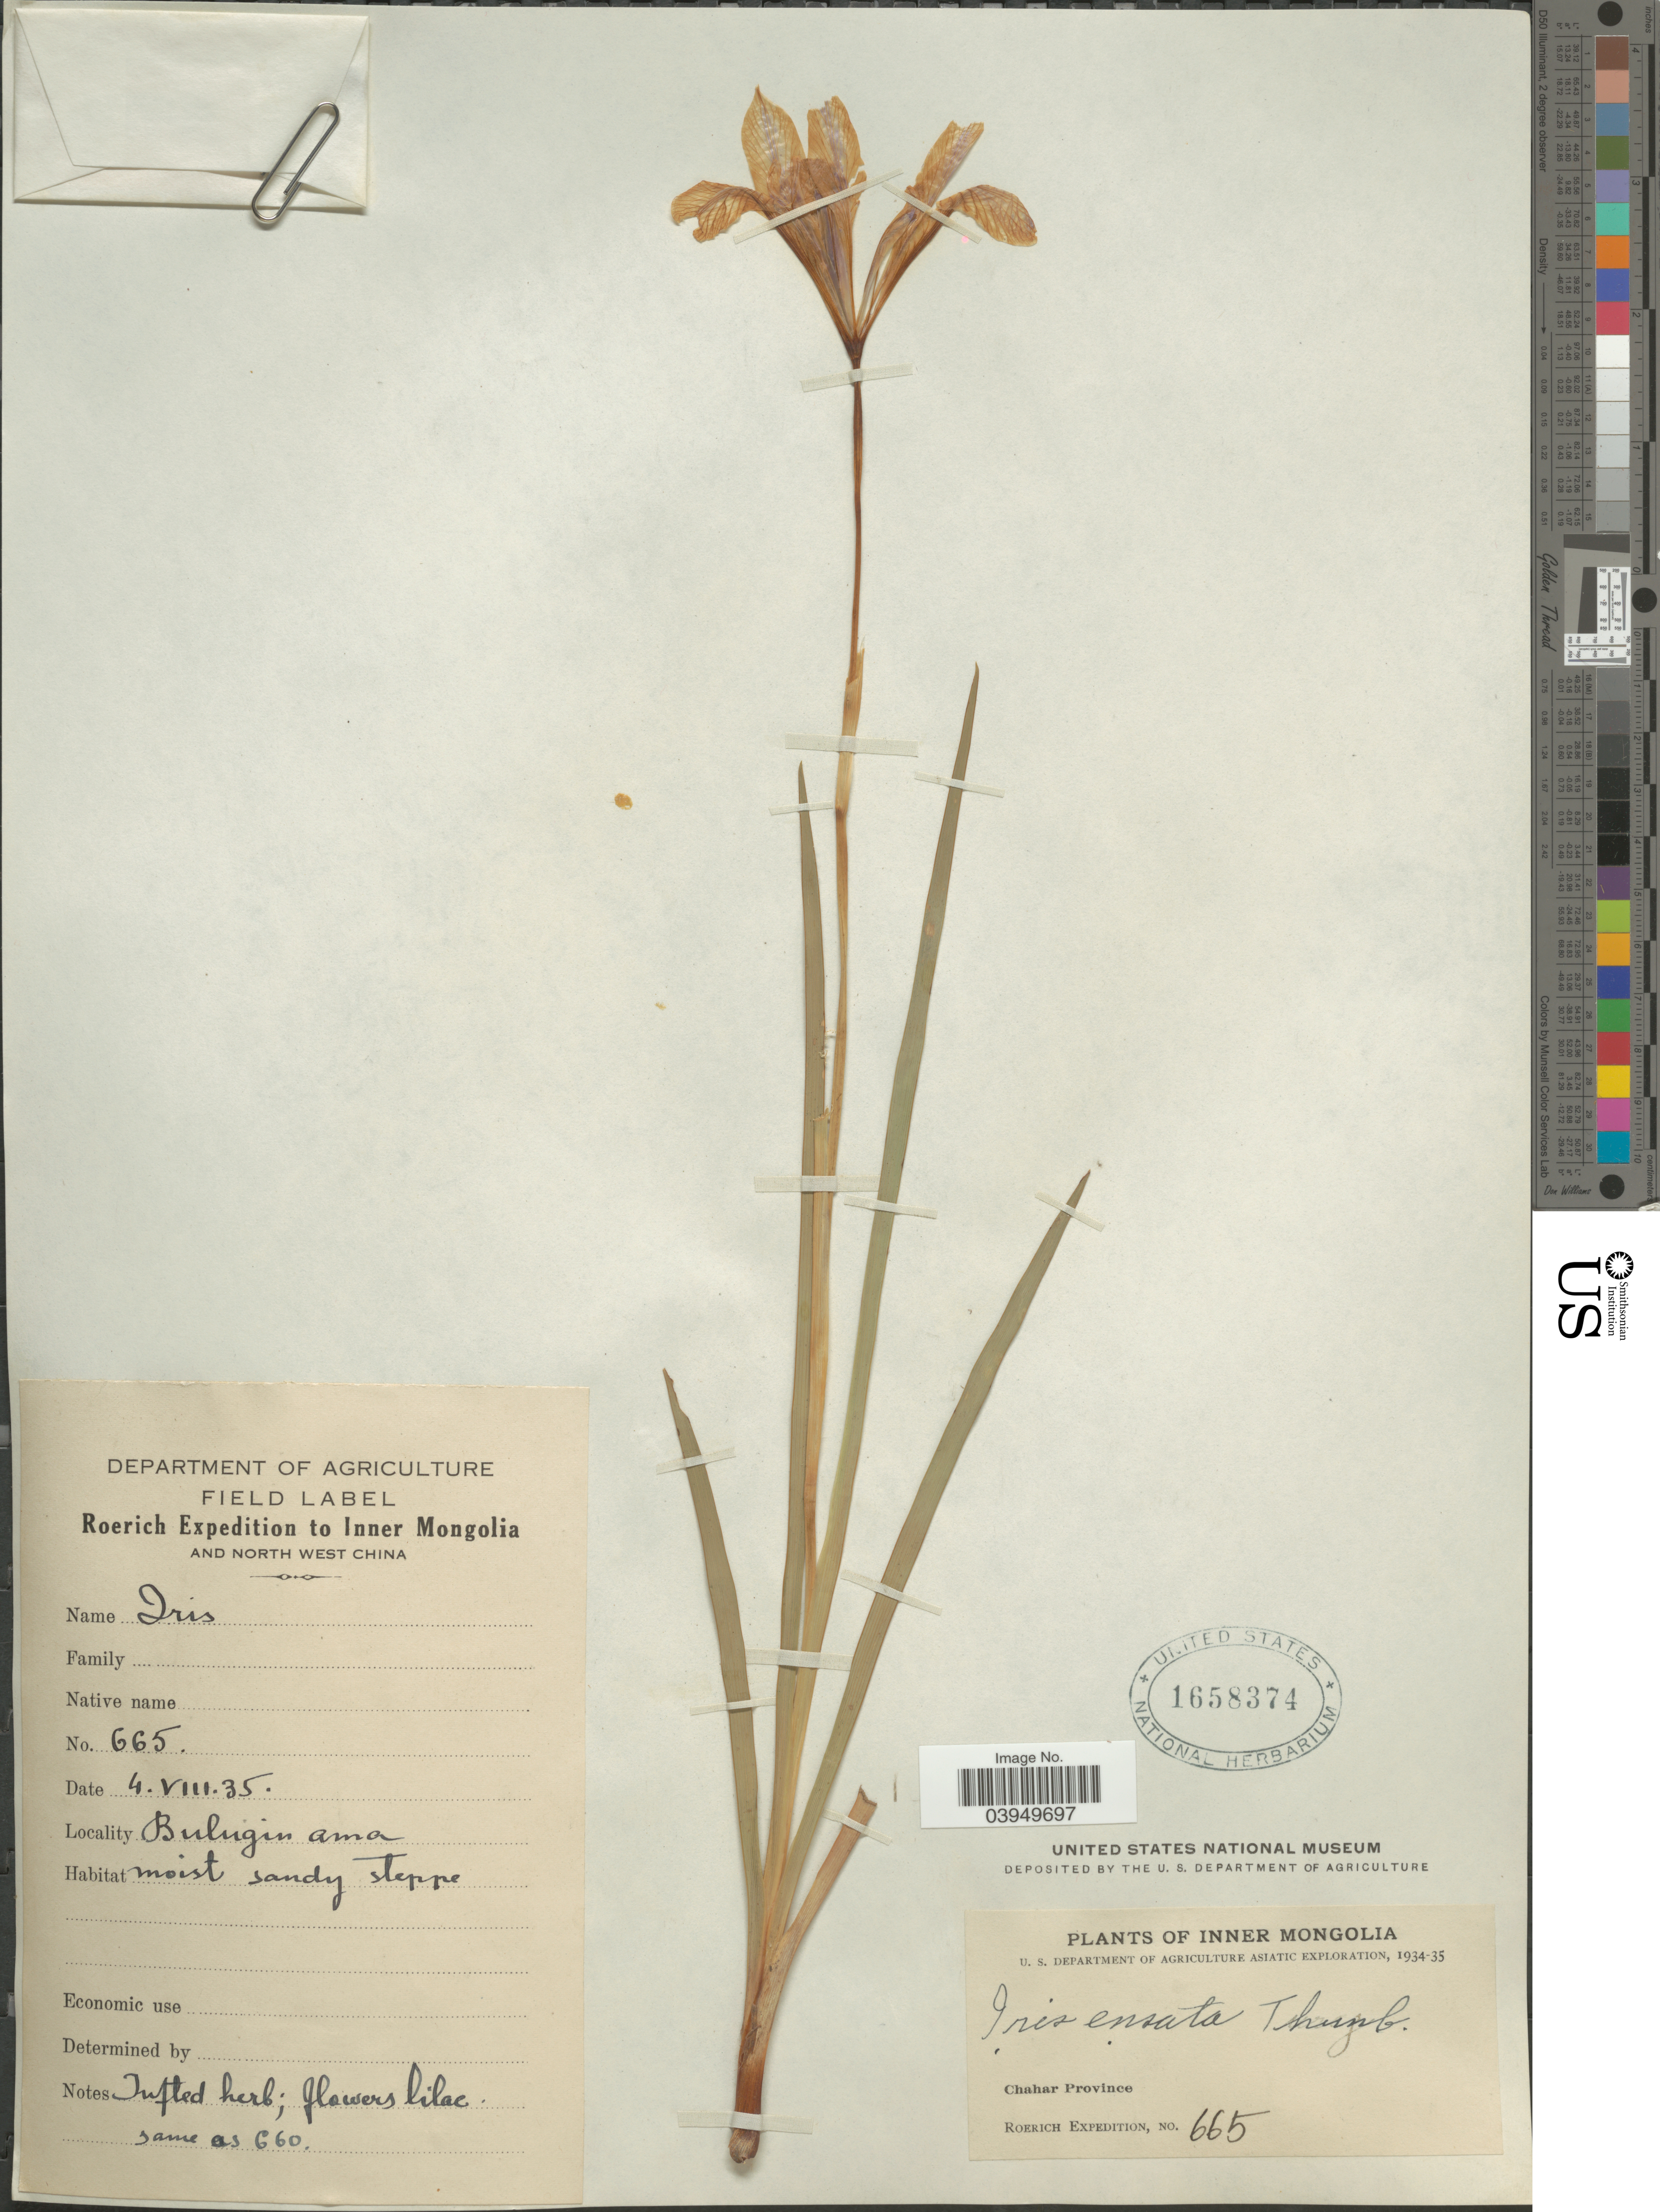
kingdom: Plantae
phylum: Tracheophyta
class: Liliopsida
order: Asparagales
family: Iridaceae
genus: Iris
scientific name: Iris ensata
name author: Thunb.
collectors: Roerich Expedition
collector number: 665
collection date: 1935-08-04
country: China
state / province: Nei Monggol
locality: Inner Mongolia and North West China. Bulugin ama. Chahar Province.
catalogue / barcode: US 1658374